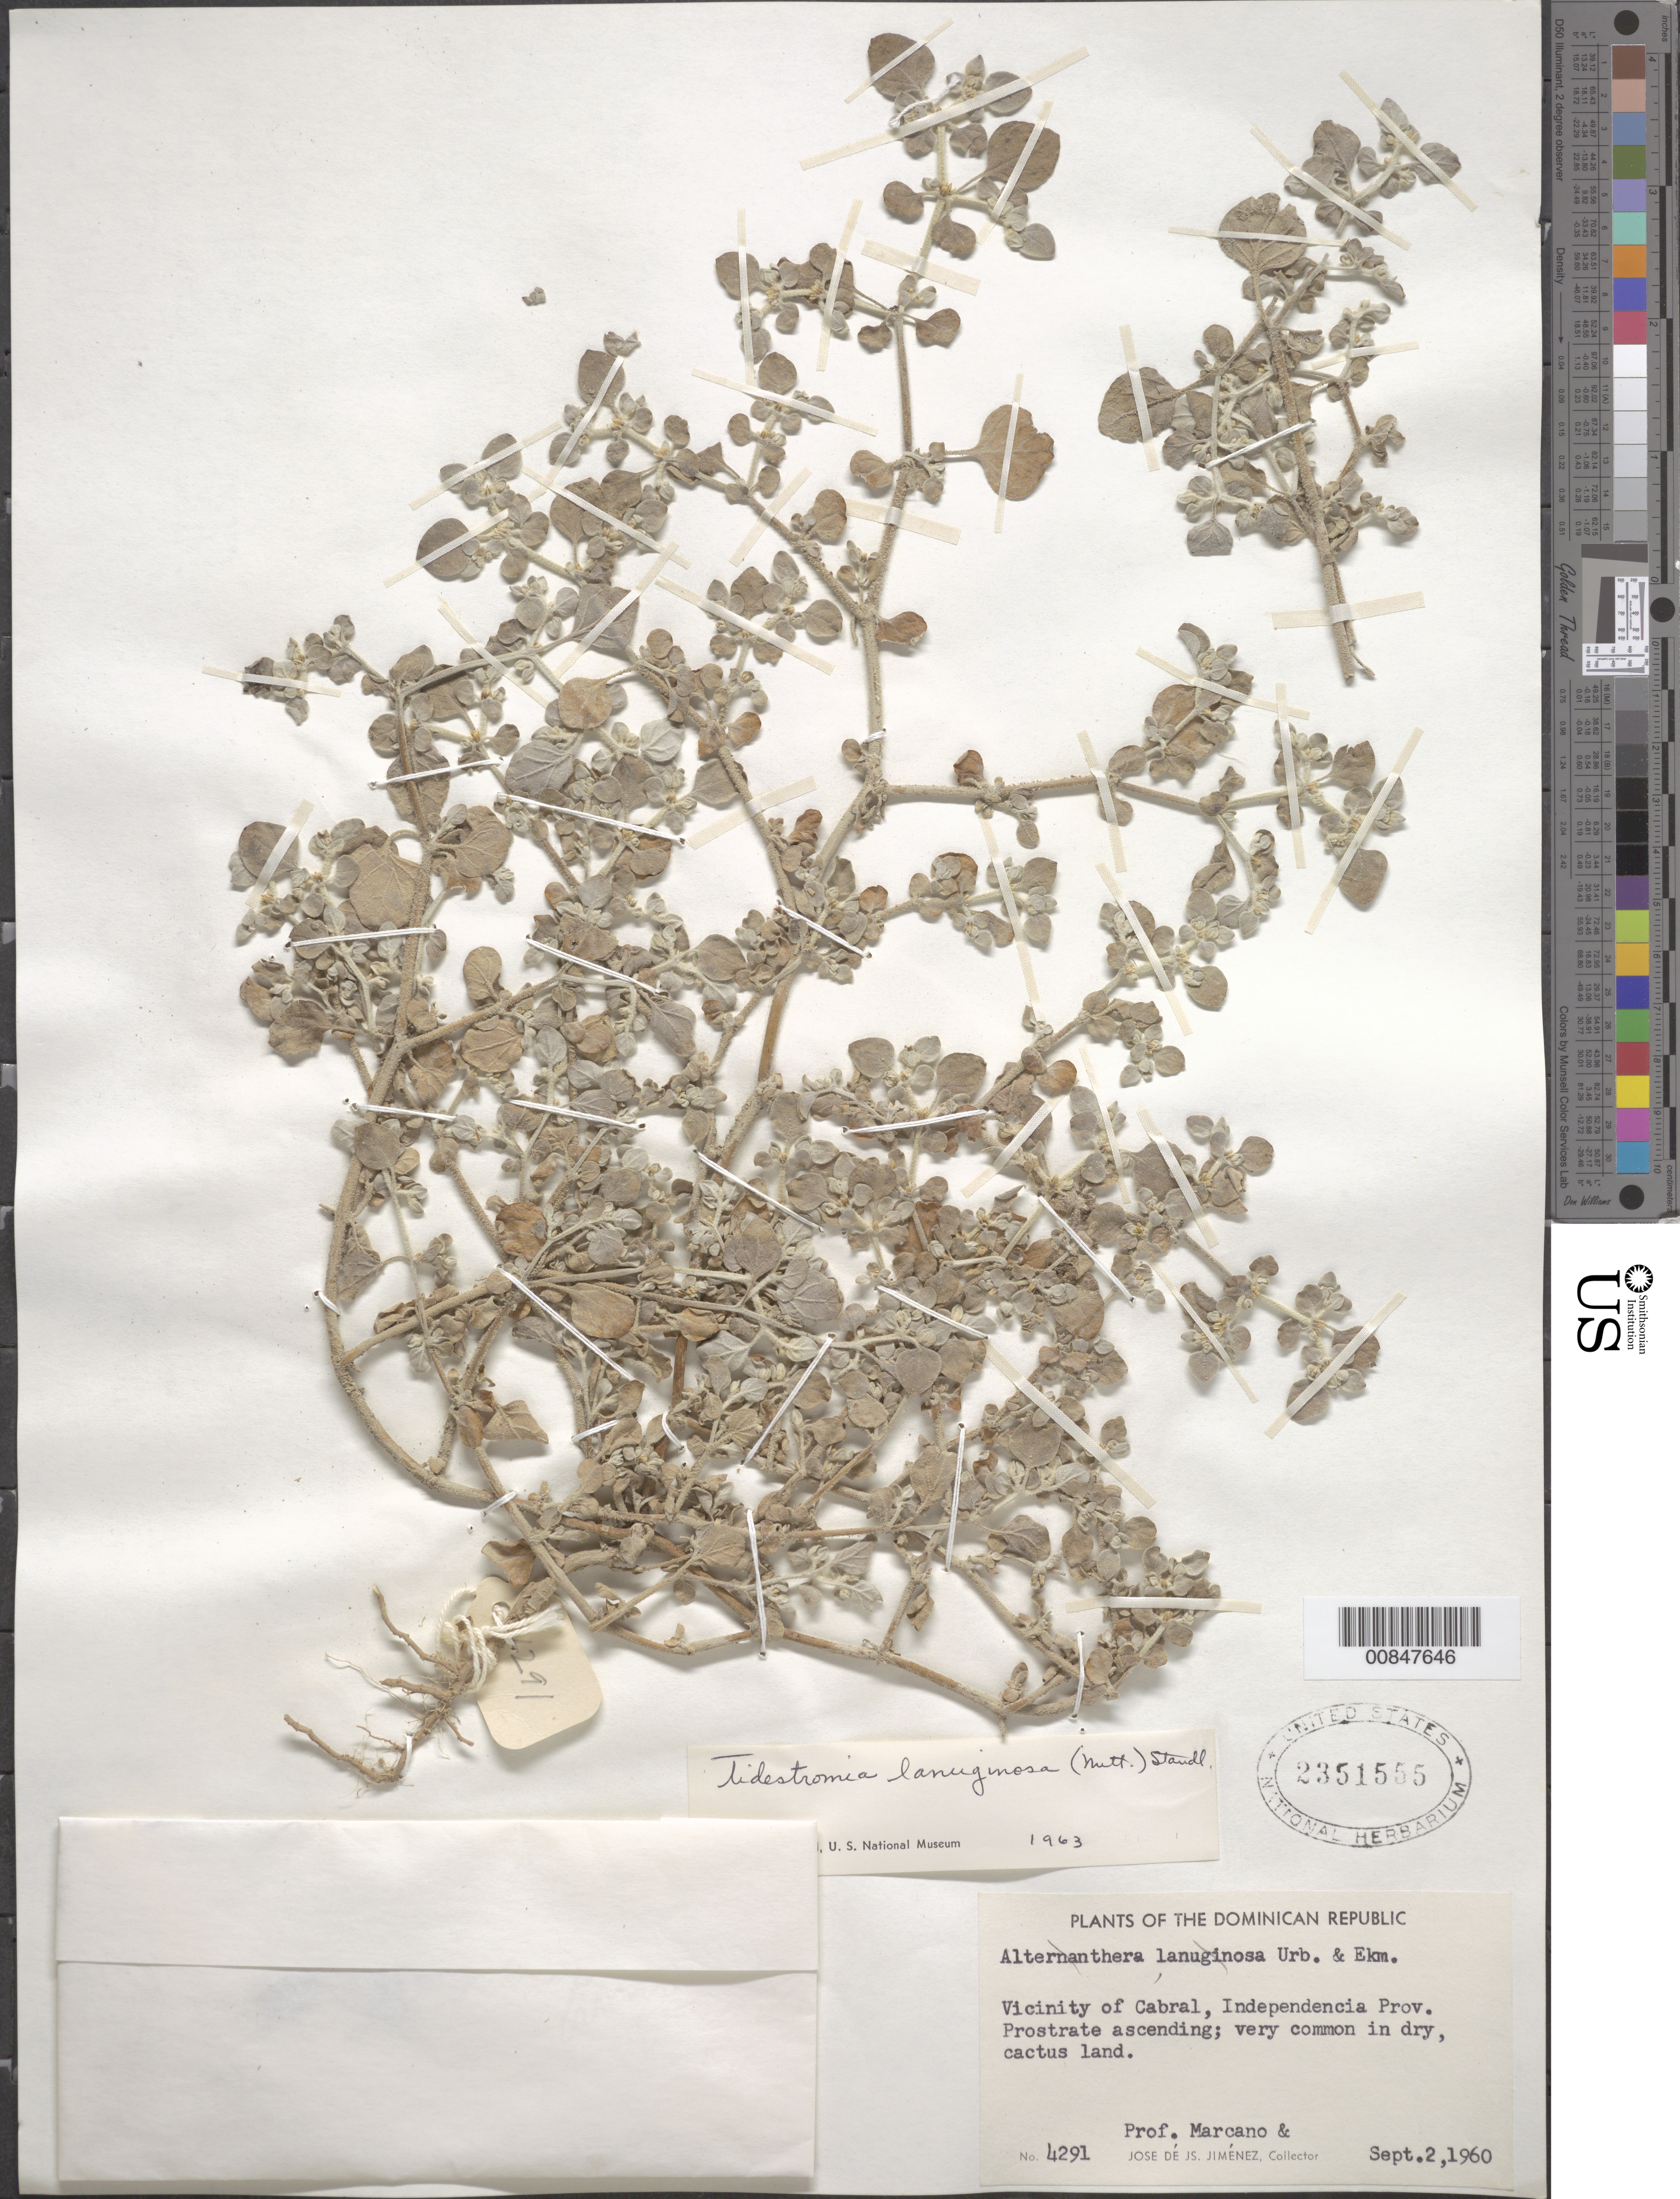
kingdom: Plantae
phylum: Tracheophyta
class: Magnoliopsida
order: Caryophyllales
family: Amaranthaceae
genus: Tidestromia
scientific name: Tidestromia lanuginosa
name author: (Nutt.) Standl.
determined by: Rudd, V. E.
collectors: J. J. Jiménez Almonte & E. J. Marcano F.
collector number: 4291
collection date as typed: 02 Sep 1960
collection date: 1960-09-02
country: Dominican Republic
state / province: Independencia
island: Hispaniola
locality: Vicinity of Cabral.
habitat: Very common in dry, cactus land.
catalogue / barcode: US 2351555